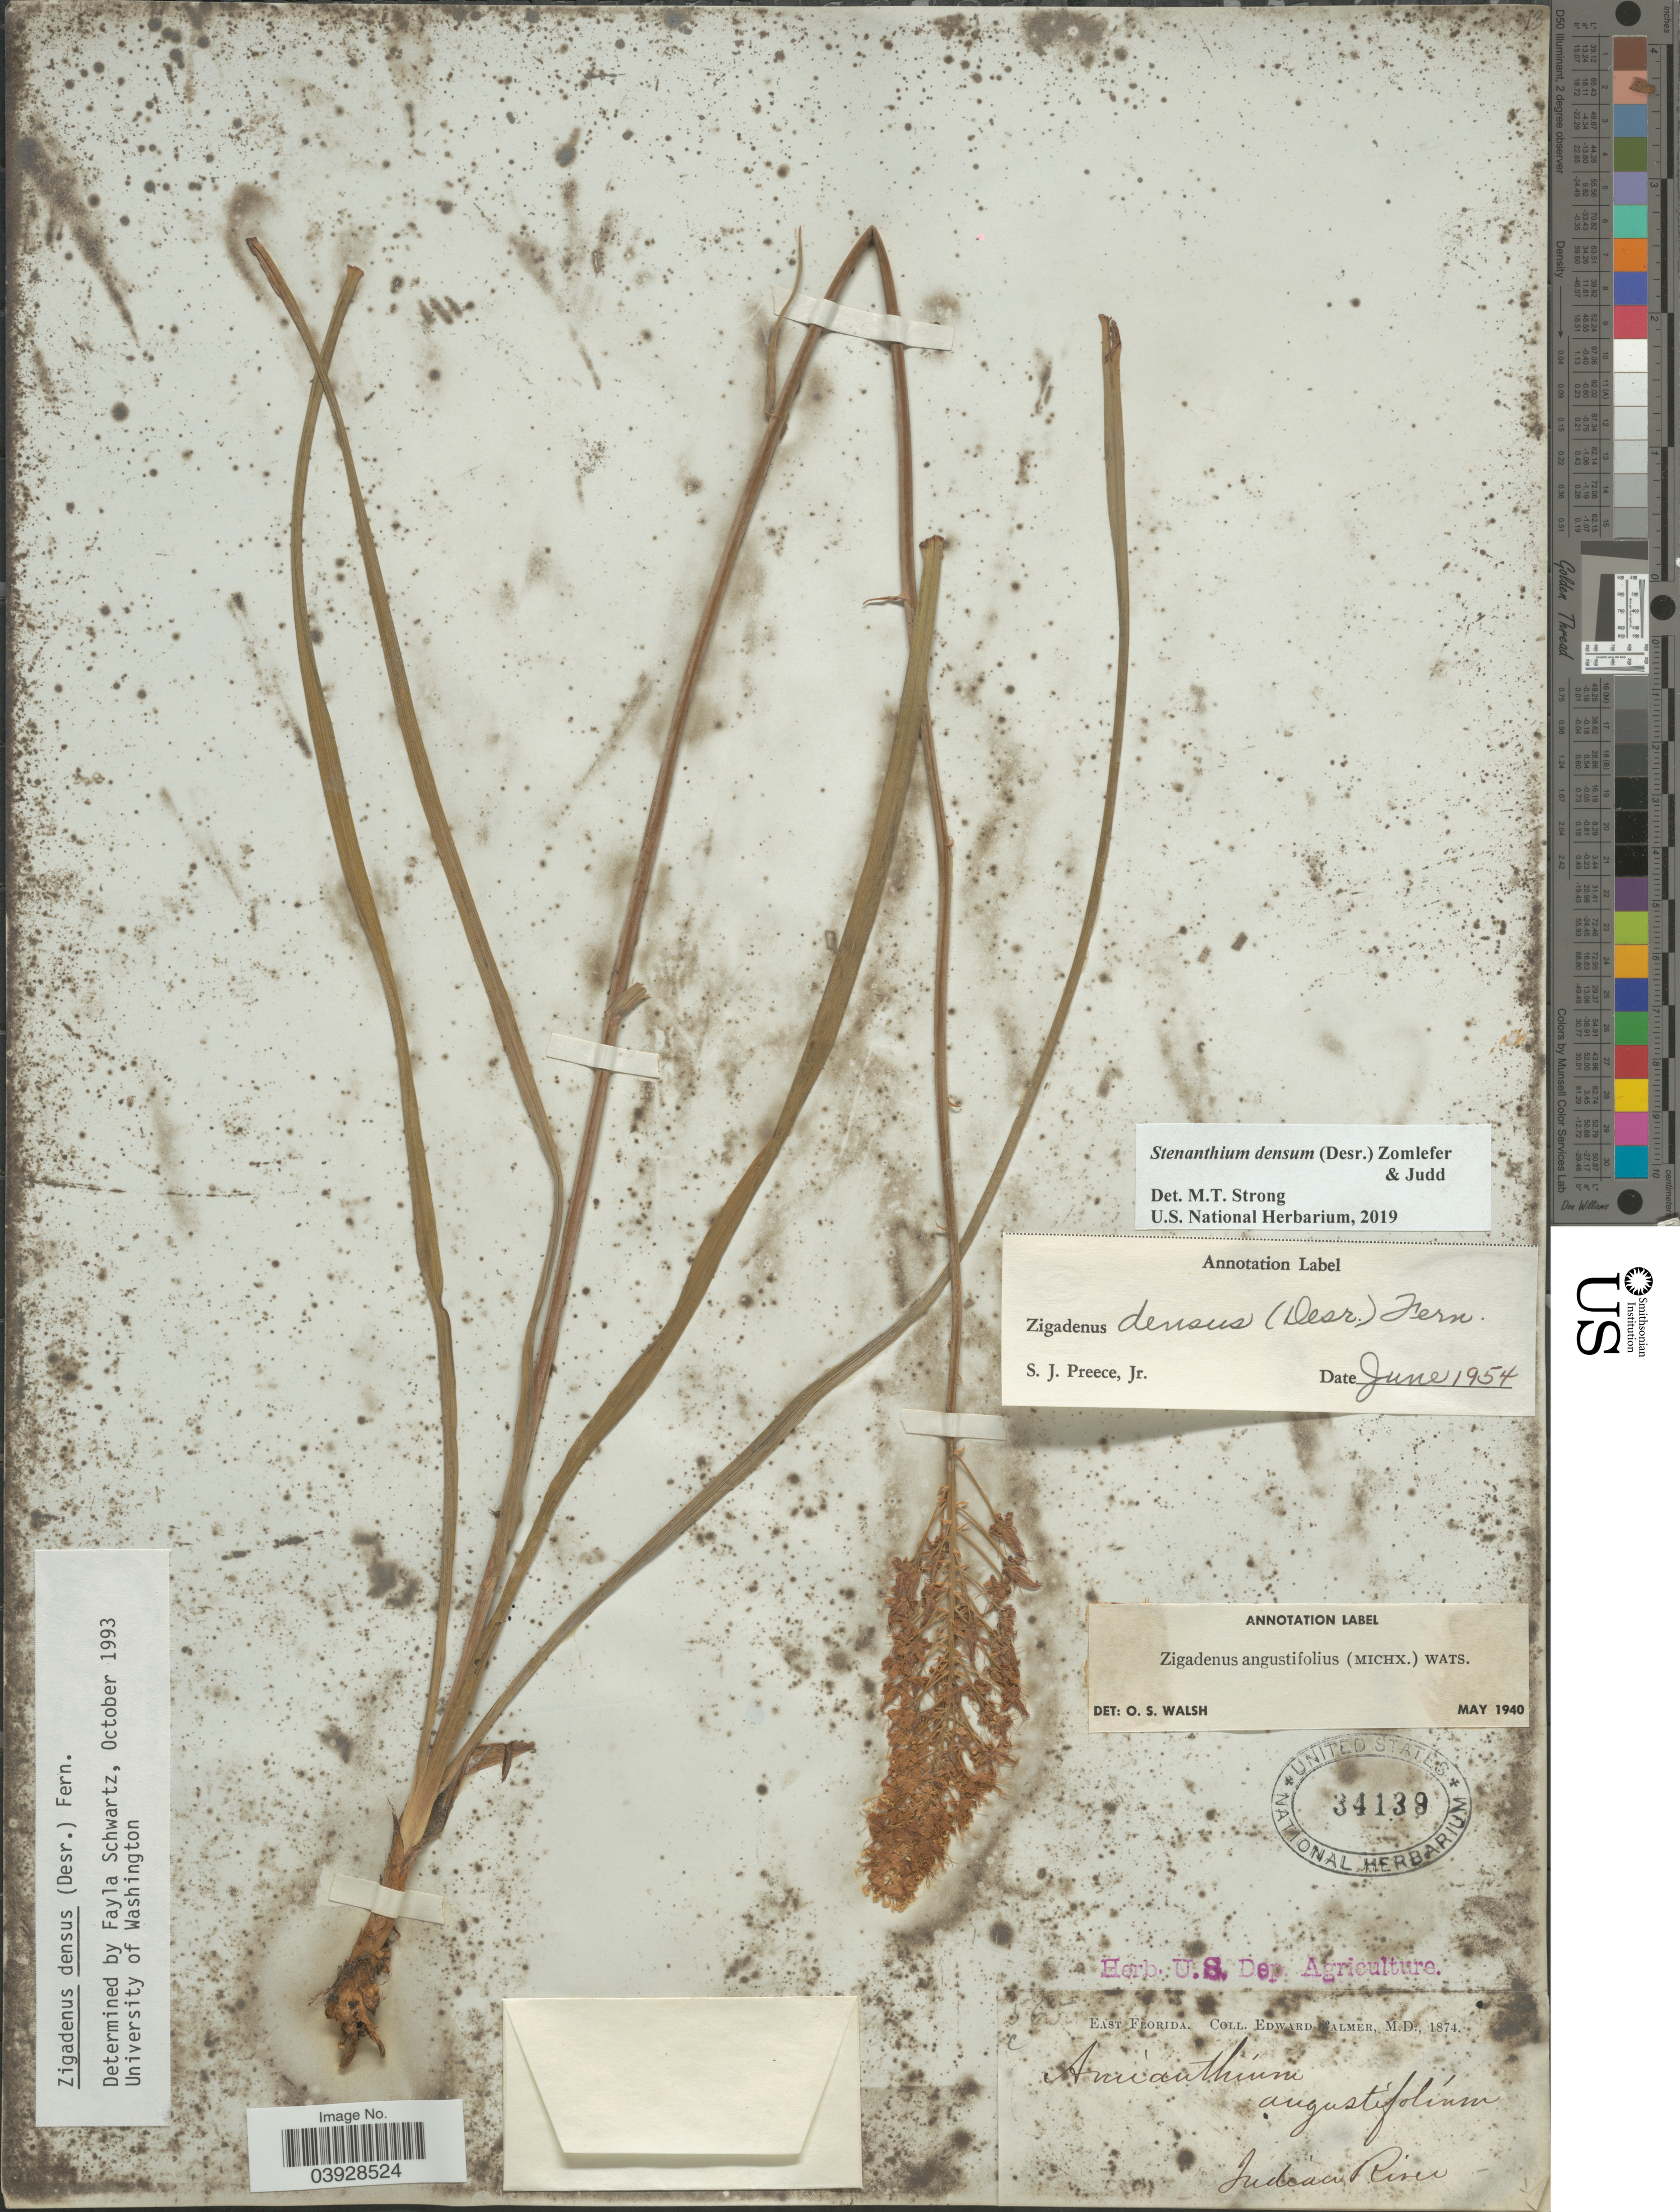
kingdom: Plantae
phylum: Tracheophyta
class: Liliopsida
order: Liliales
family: Melanthiaceae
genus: Stenanthium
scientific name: Stenanthium densum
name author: (Desr.) Zomlefer & Judd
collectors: E. Palmer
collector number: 565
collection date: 1874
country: United States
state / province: Florida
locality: East Florida. Indian River.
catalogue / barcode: US 34139